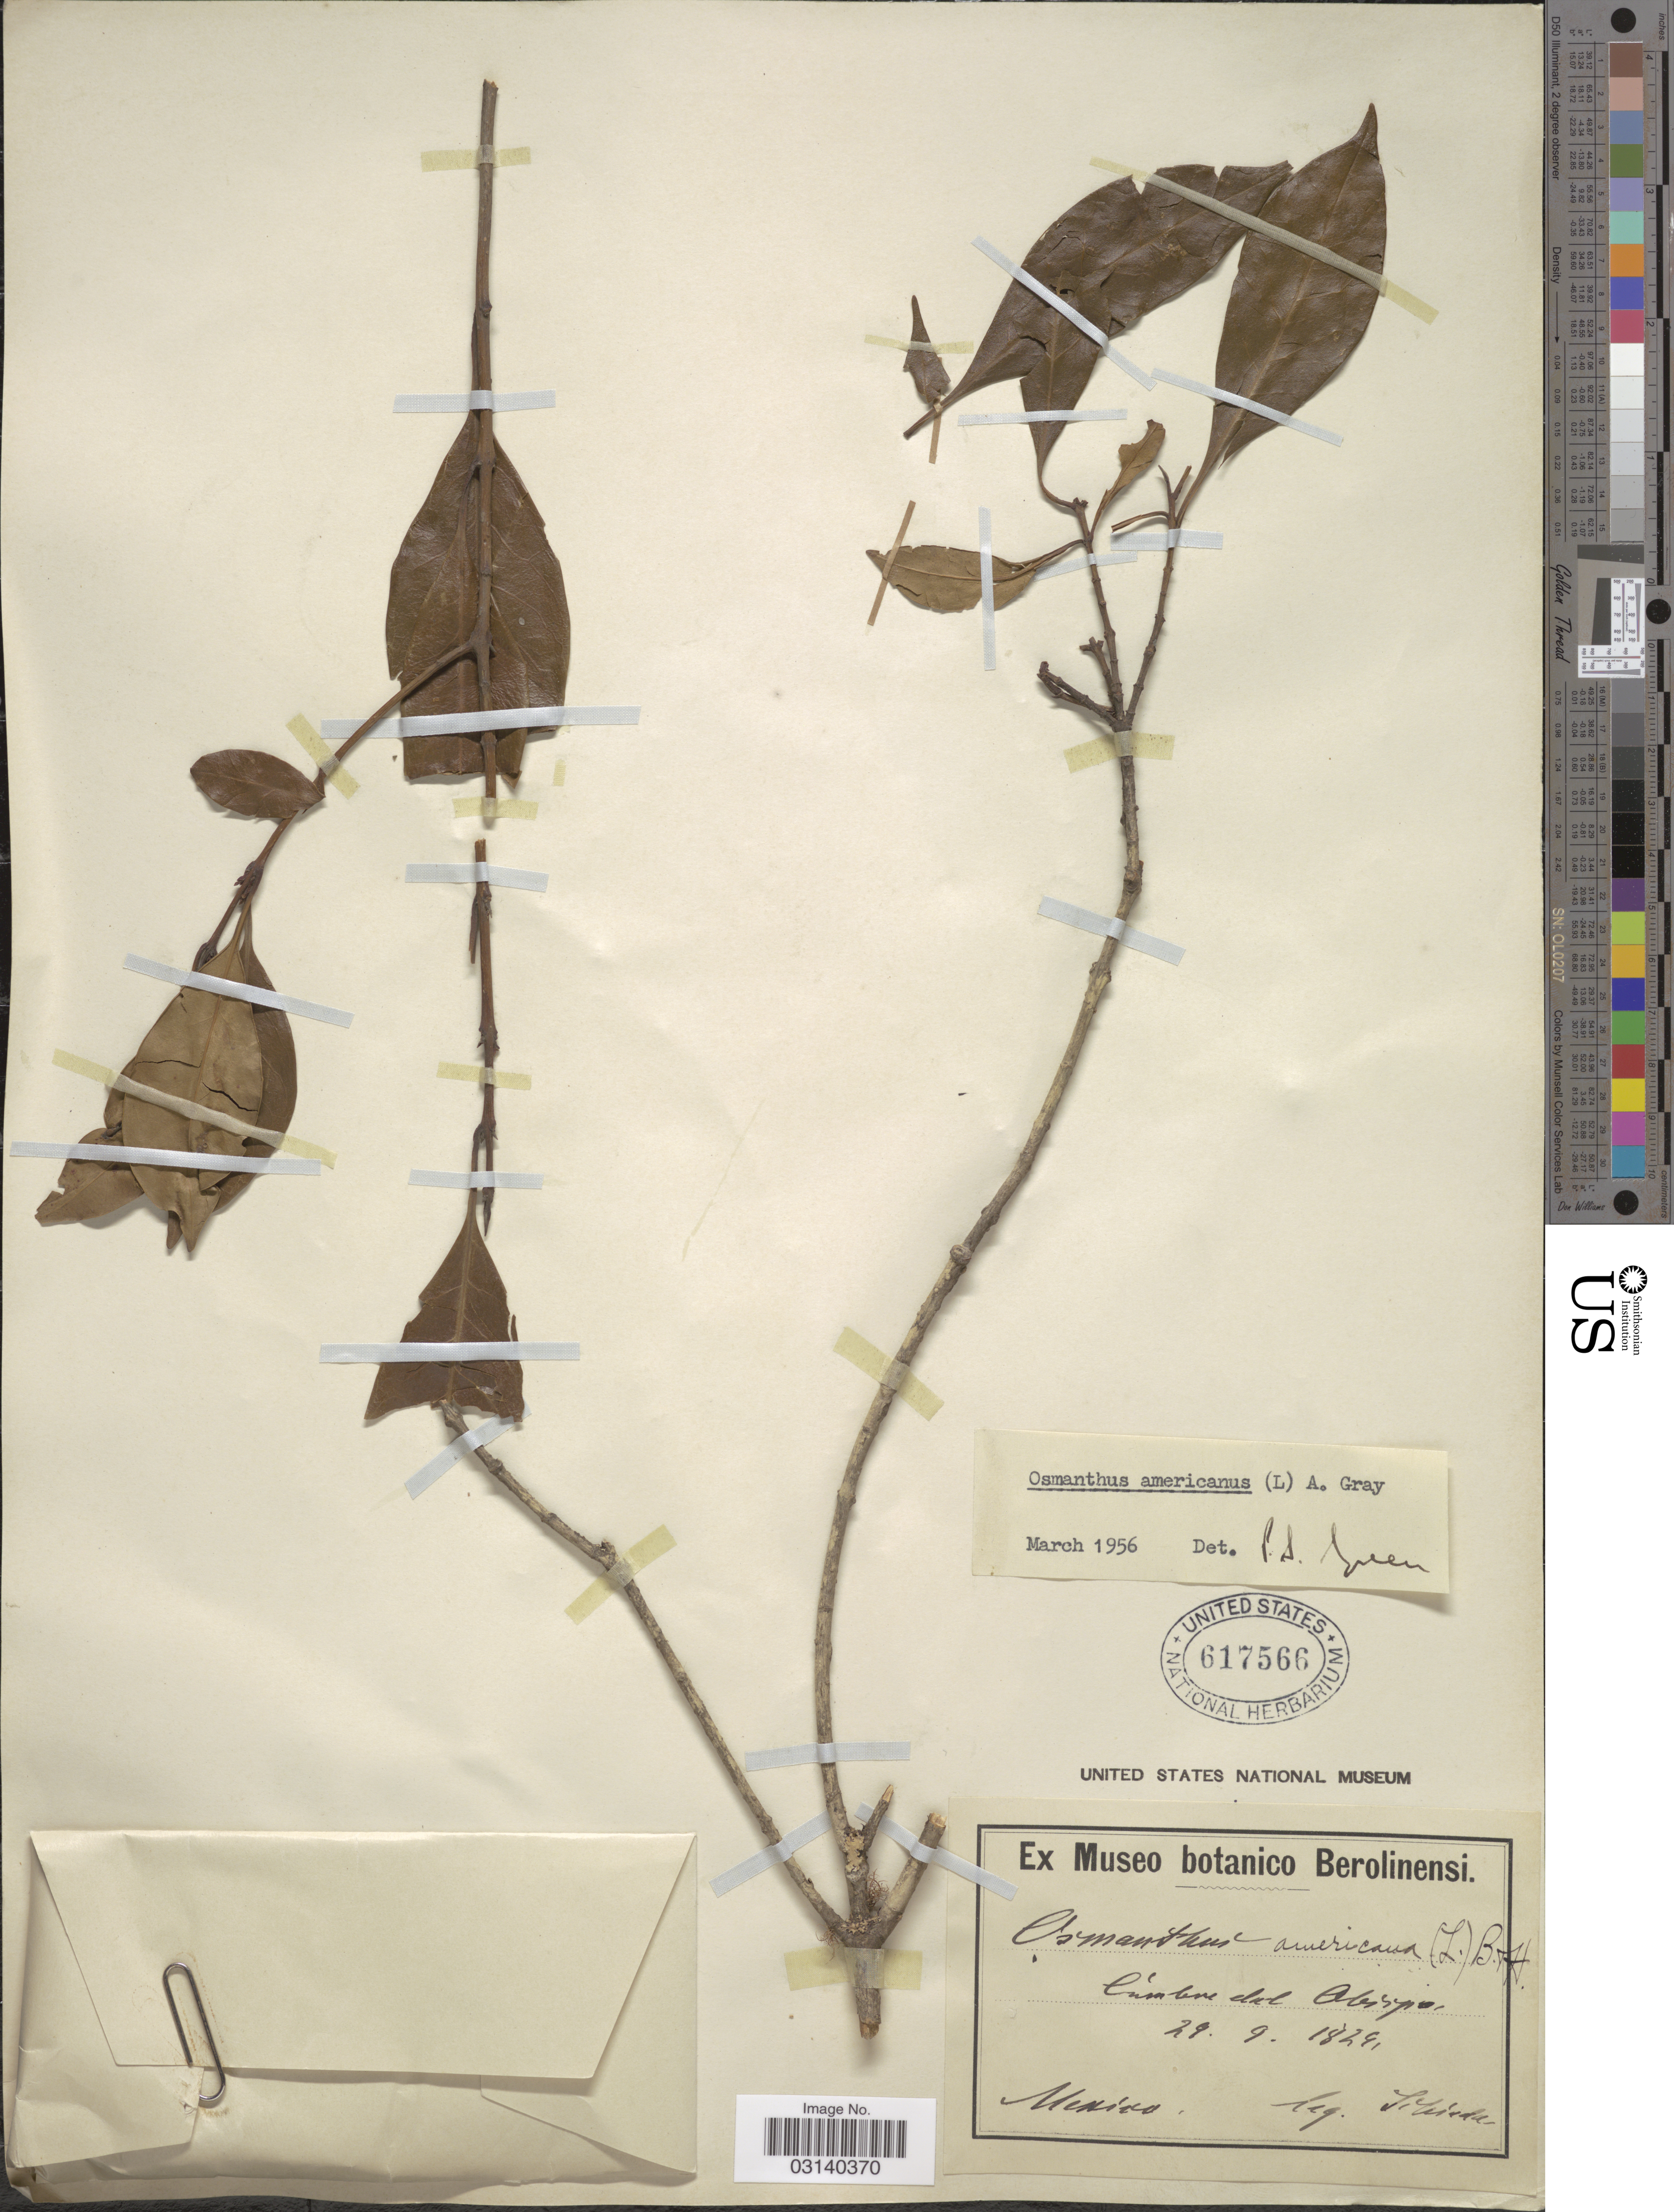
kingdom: Plantae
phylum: Tracheophyta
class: Magnoliopsida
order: Lamiales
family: Oleaceae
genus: Osmanthus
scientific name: Osmanthus americanus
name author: (L.) A. Gray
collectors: C. J. W. Schiede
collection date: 1829-09-29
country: Mexico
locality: Cumbre del Obispo.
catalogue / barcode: US 617566